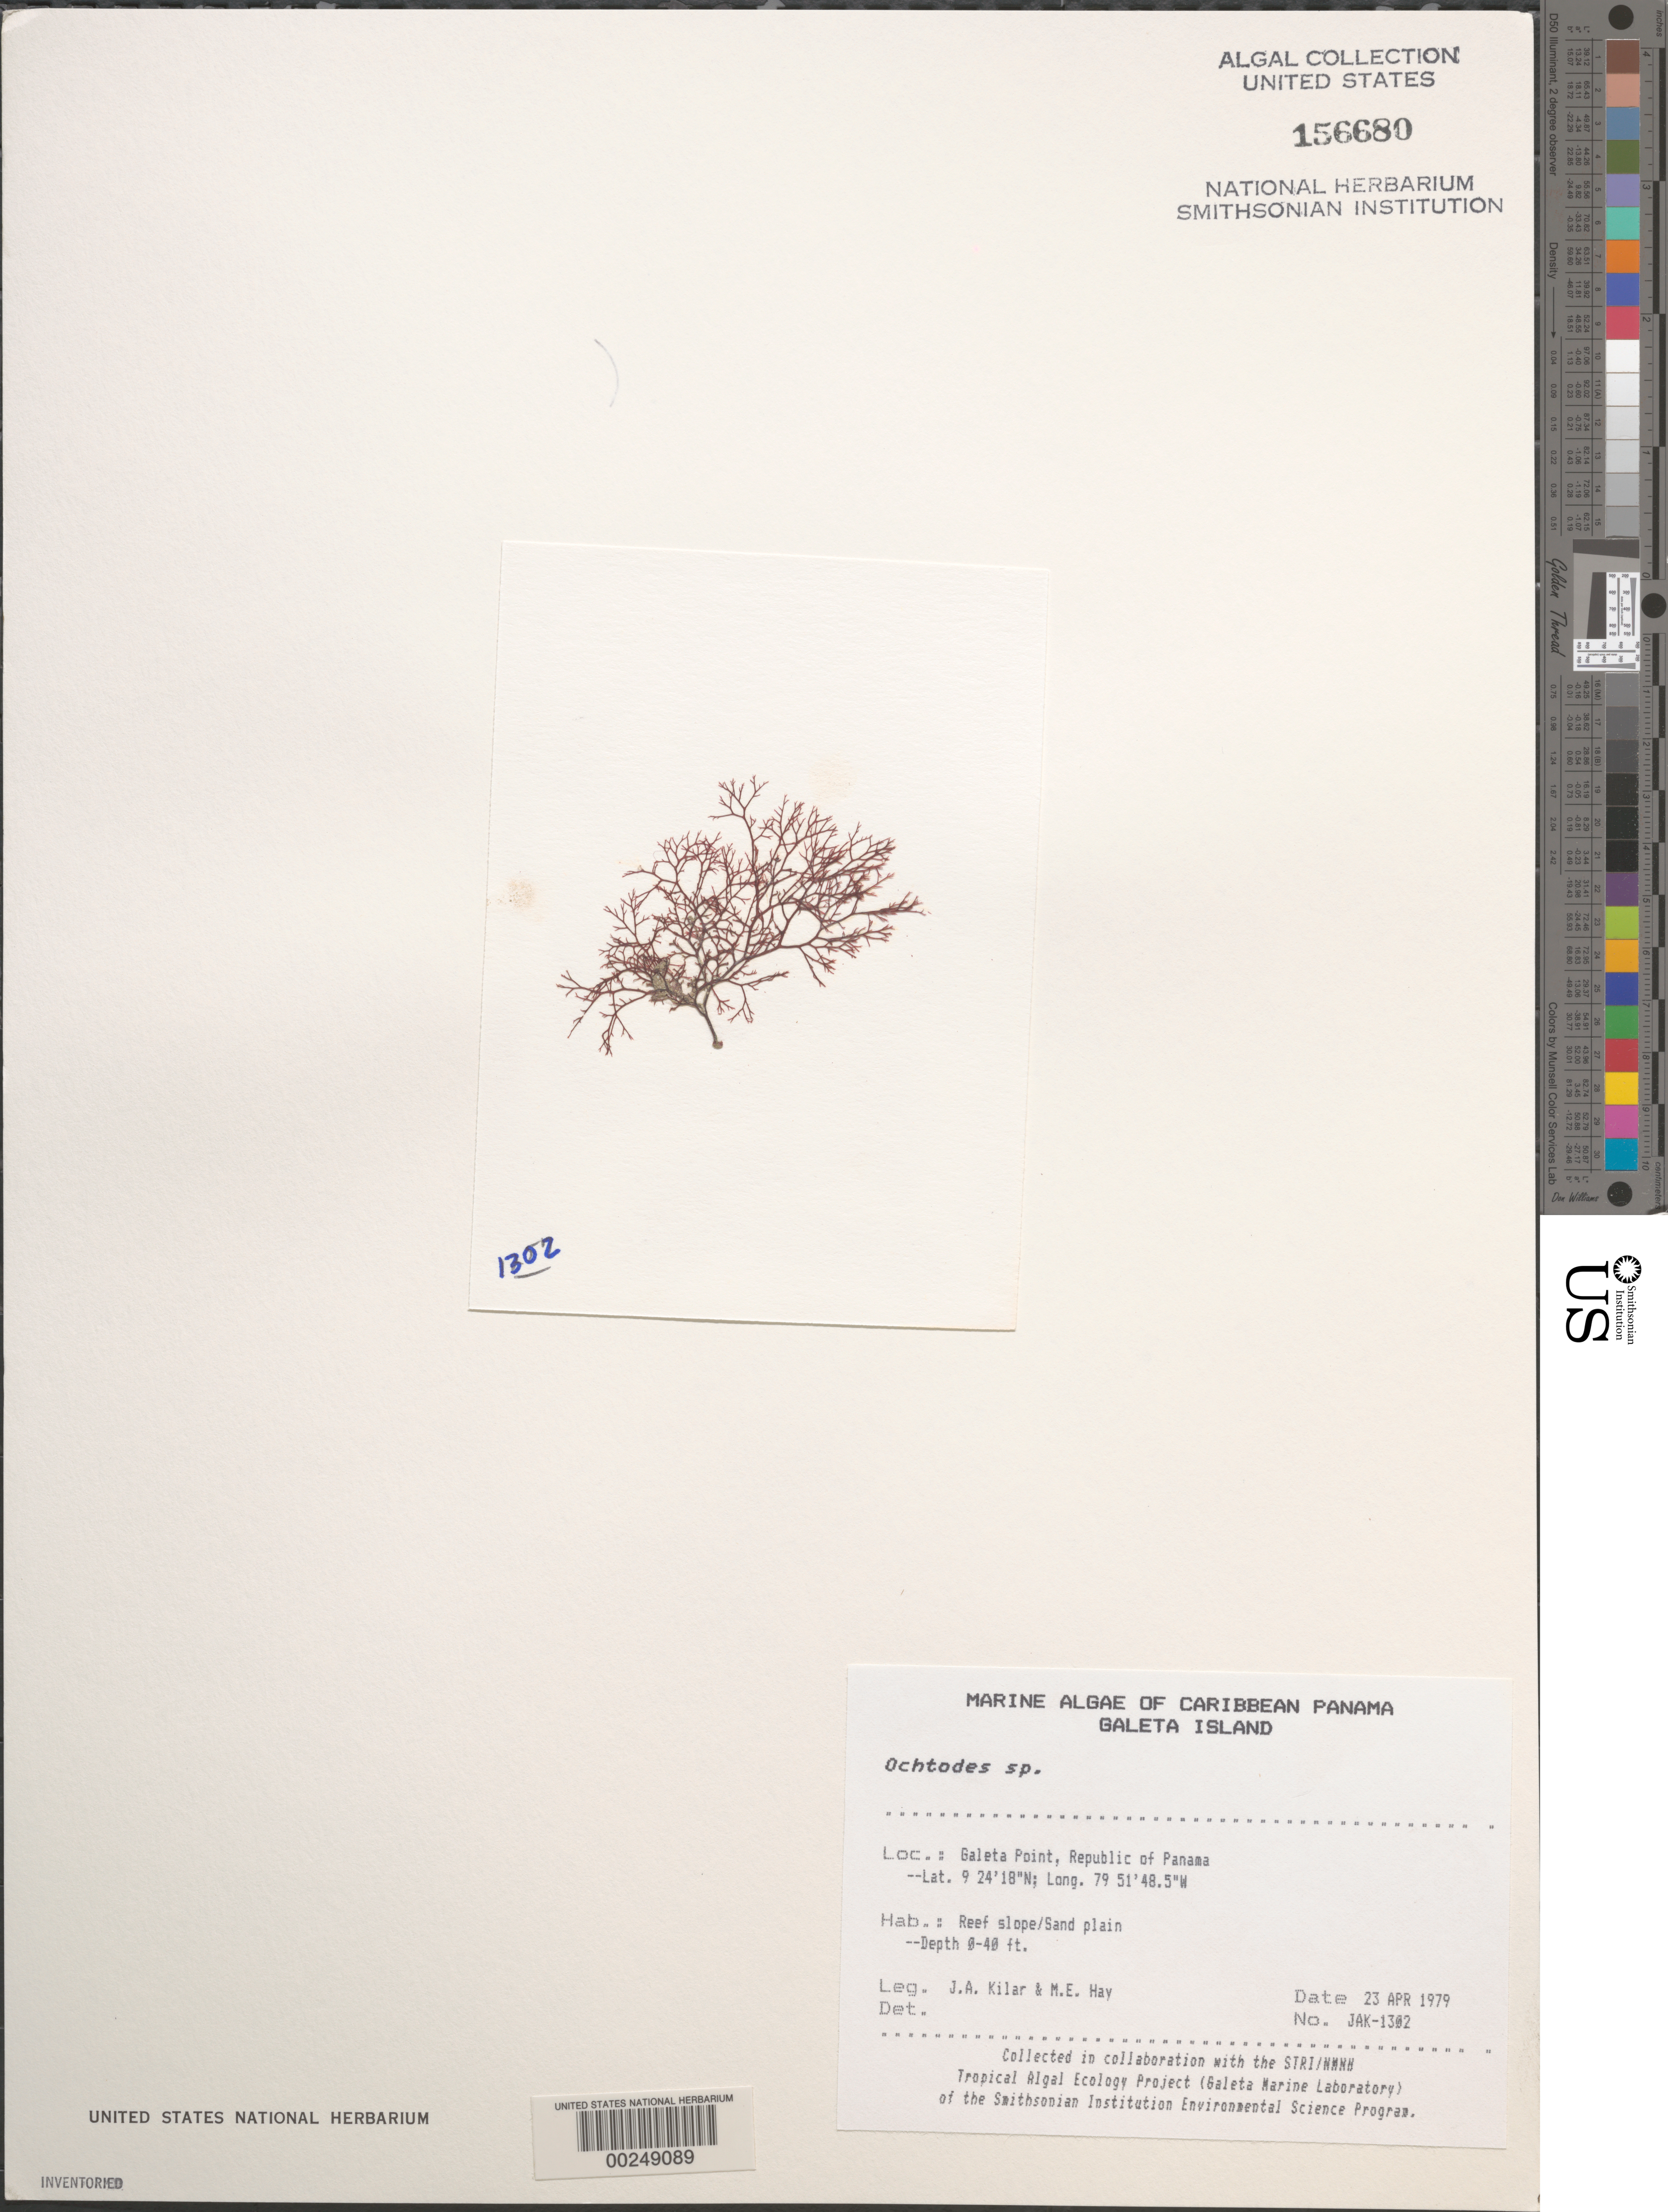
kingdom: Plantae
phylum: Rhodophyta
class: Florideophyceae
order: Gigartinales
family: Rhizophyllidaceae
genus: Ochtodes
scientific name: Ochtodes sp.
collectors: J. A. Kilar & M. E. Hay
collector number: JAK-1302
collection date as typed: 23 Apr 1979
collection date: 1979-04-23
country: Panama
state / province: Colón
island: Galeta Island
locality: Galeta Point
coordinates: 9 24' 18" N, 79 51' 48.5" W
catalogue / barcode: US 156680